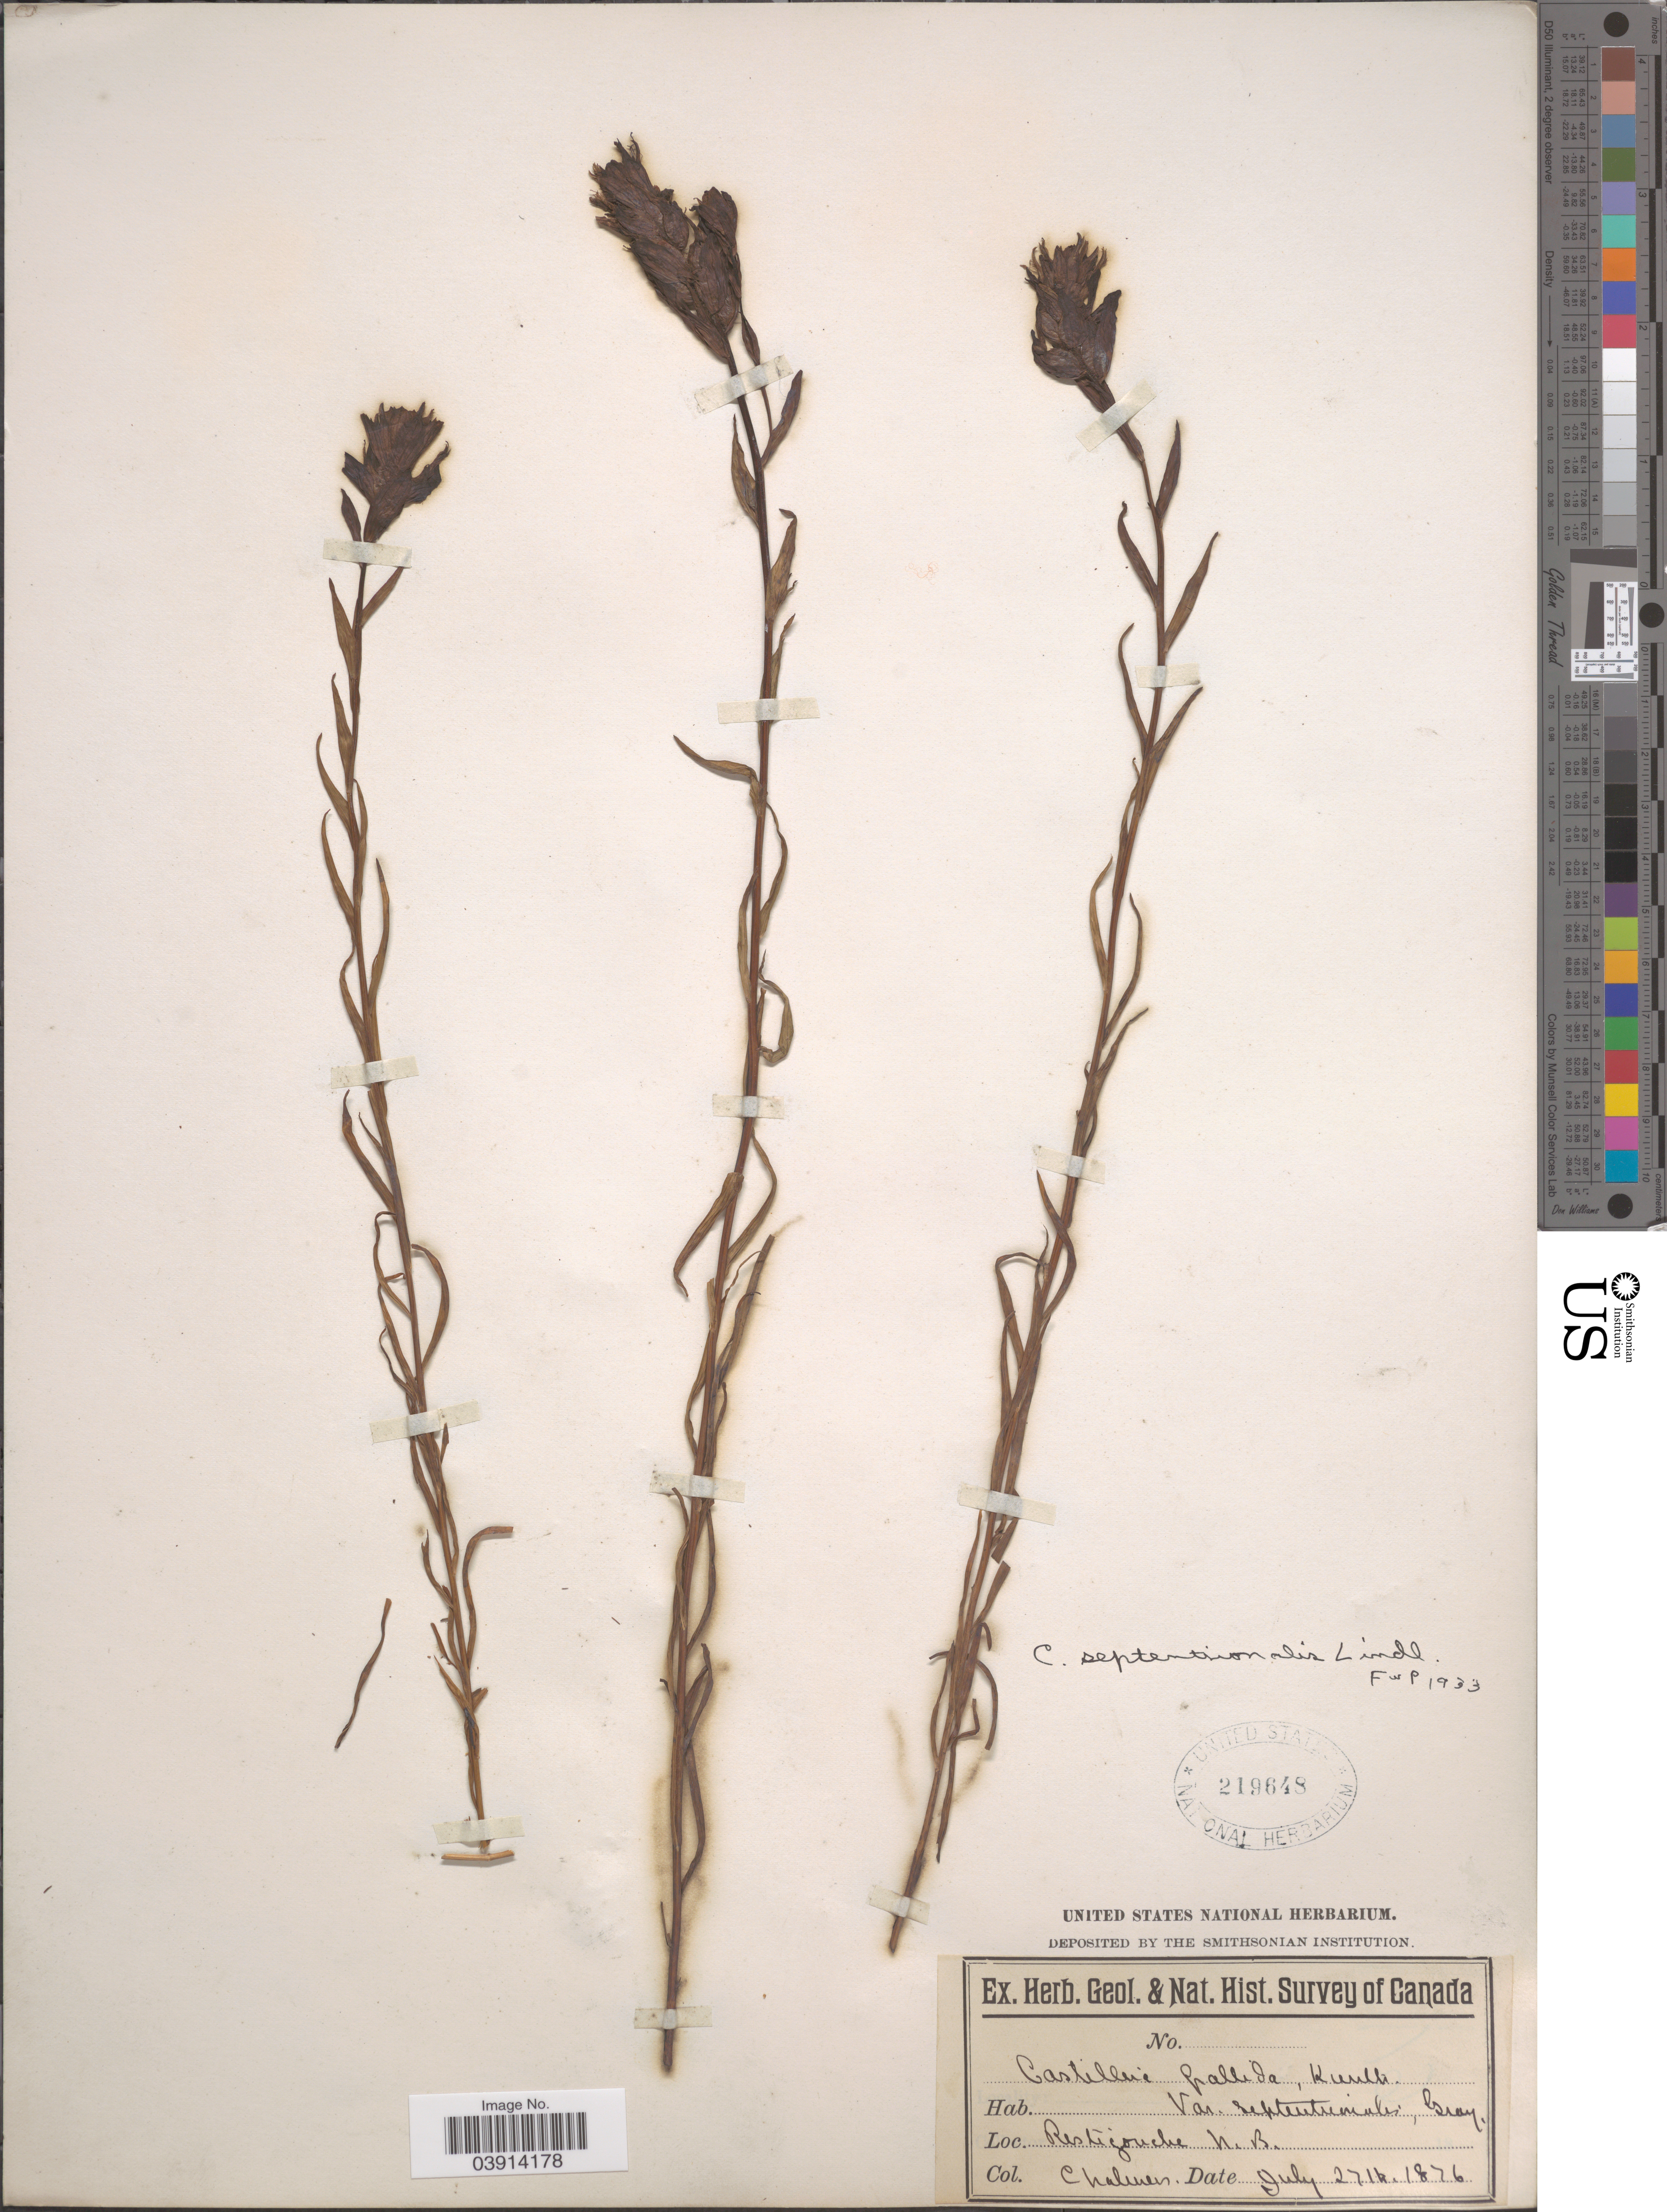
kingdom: Plantae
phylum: Tracheophyta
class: Magnoliopsida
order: Lamiales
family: Orobanchaceae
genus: Castilleja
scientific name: Castilleja septentrionalis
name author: Lindl.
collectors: -. Chalmers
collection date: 1876-07-27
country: Canada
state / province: New Brunswick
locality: Restigouche.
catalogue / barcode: US 219648